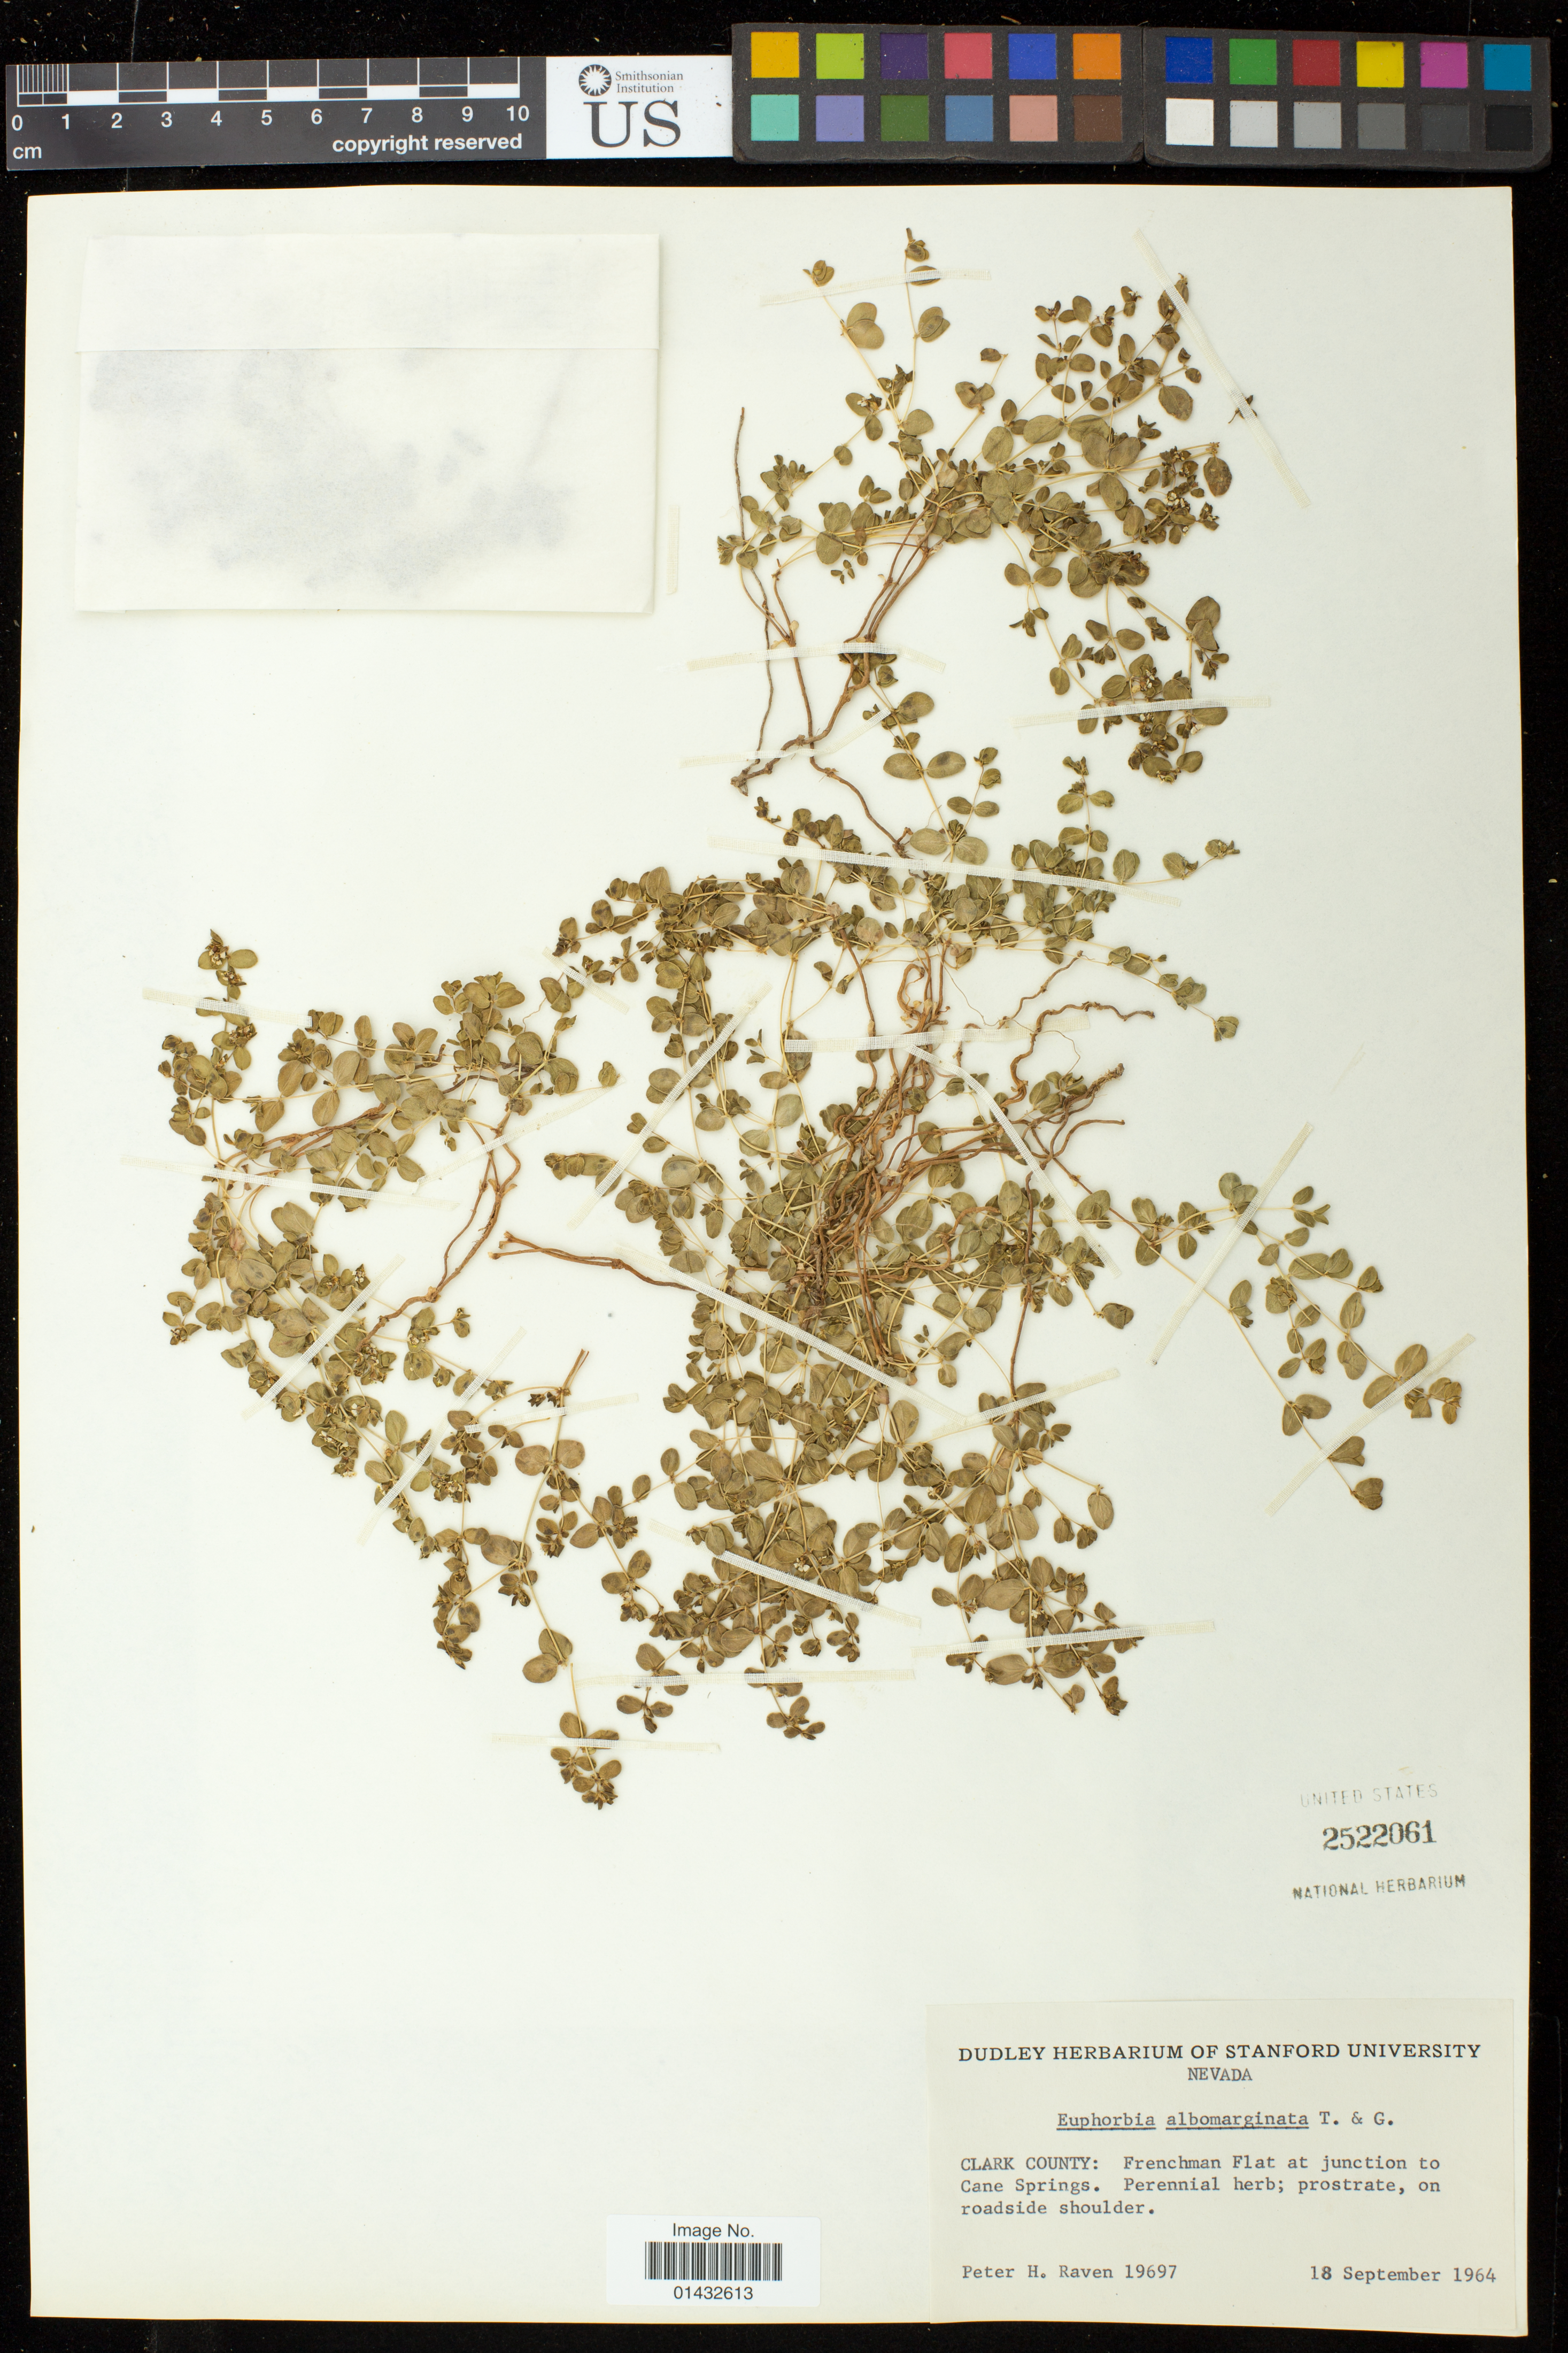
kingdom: Plantae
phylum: Tracheophyta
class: Magnoliopsida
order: Malpighiales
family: Euphorbiaceae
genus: Euphorbia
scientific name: Euphorbia albomarginata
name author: Torr. & A. Gray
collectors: P. Raven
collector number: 19697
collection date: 1964-09-18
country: United States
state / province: Nevada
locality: Clark County: Frenchman Flat at junction to Cane Springs.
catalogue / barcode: US 2522061